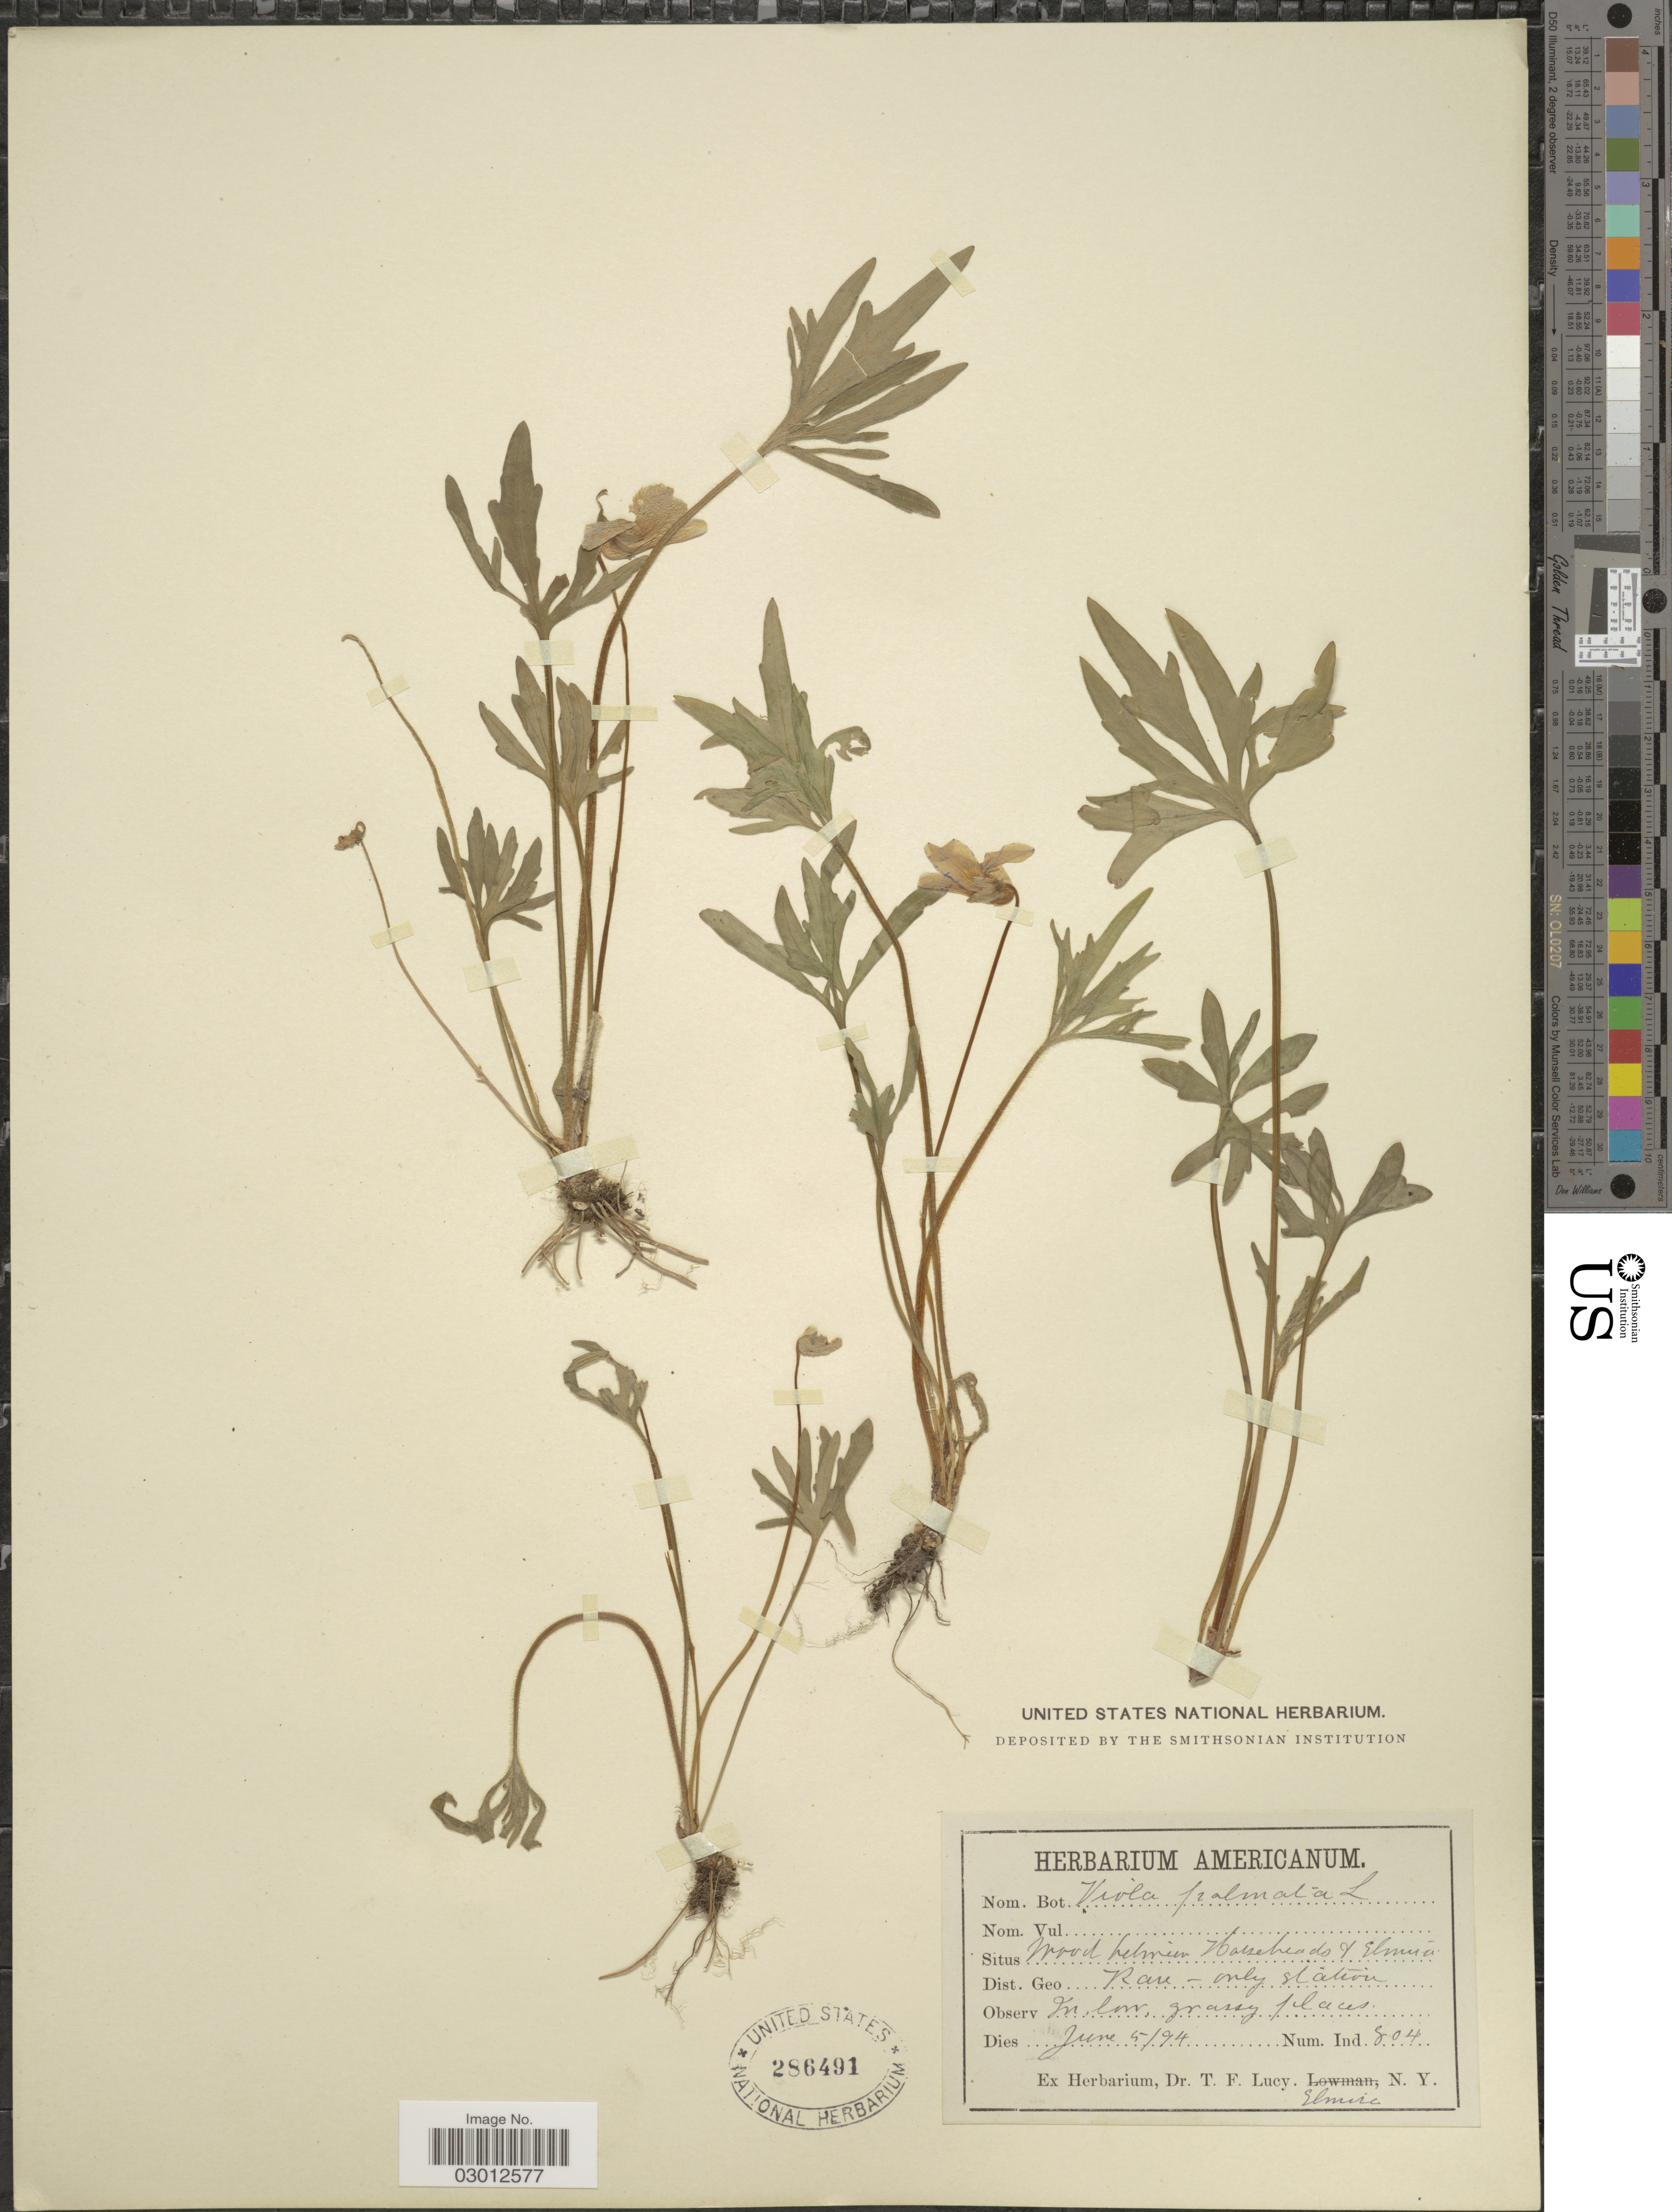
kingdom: Plantae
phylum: Tracheophyta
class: Magnoliopsida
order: Malpighiales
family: Violaceae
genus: Viola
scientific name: Viola palmata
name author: L.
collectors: Ex herb. T. F. Lucy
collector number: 804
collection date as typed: Transcribed d/m/y: 5/6/94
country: United States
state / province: New York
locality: Situs Wood between [interpreted] Horseheads [interpreted] & Elmira, Dist. Geo Rare- only station.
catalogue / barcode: US 286491